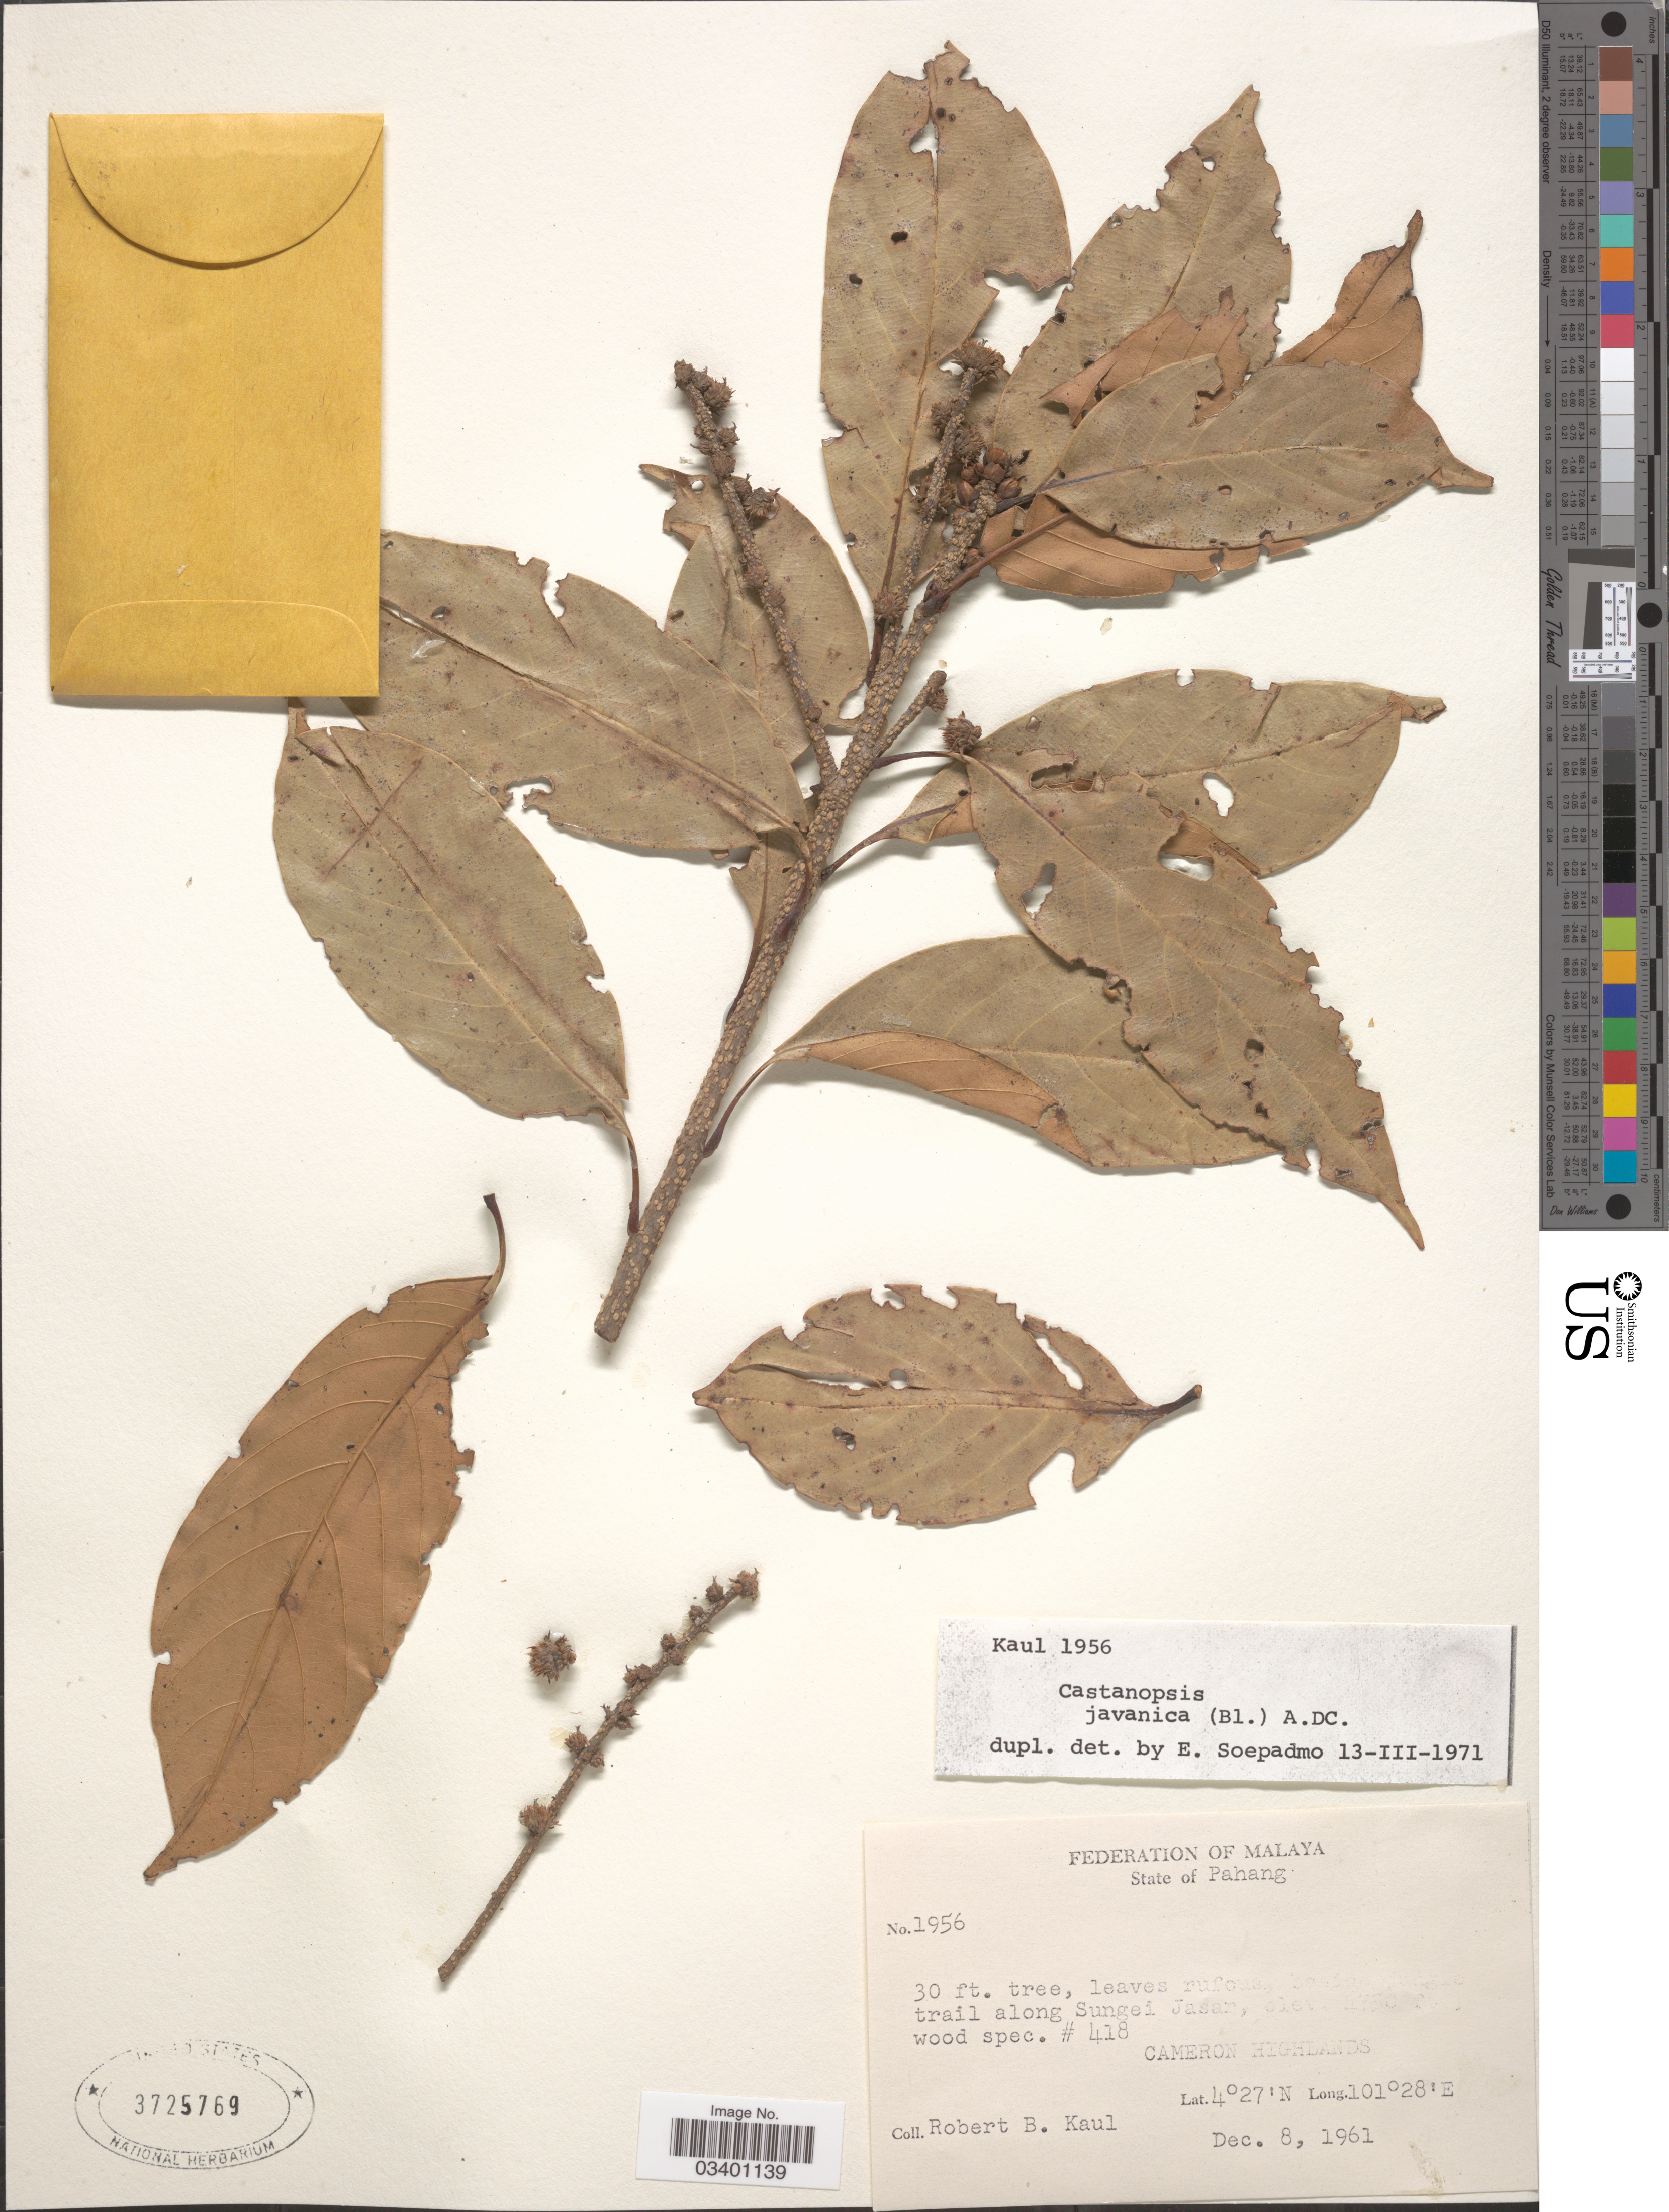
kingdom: Plantae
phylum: Tracheophyta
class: Magnoliopsida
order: Fagales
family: Fagaceae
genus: Castanopsis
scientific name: Castanopsis javanica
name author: (Blume) A. DC.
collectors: R. Kaul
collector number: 1956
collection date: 1961-12-08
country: Malaysia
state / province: Pahang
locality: Federation of Malaya. [illegible text] tral along Sungei Jasan[interpreted]. Cameron Highlands.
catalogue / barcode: US 3725769